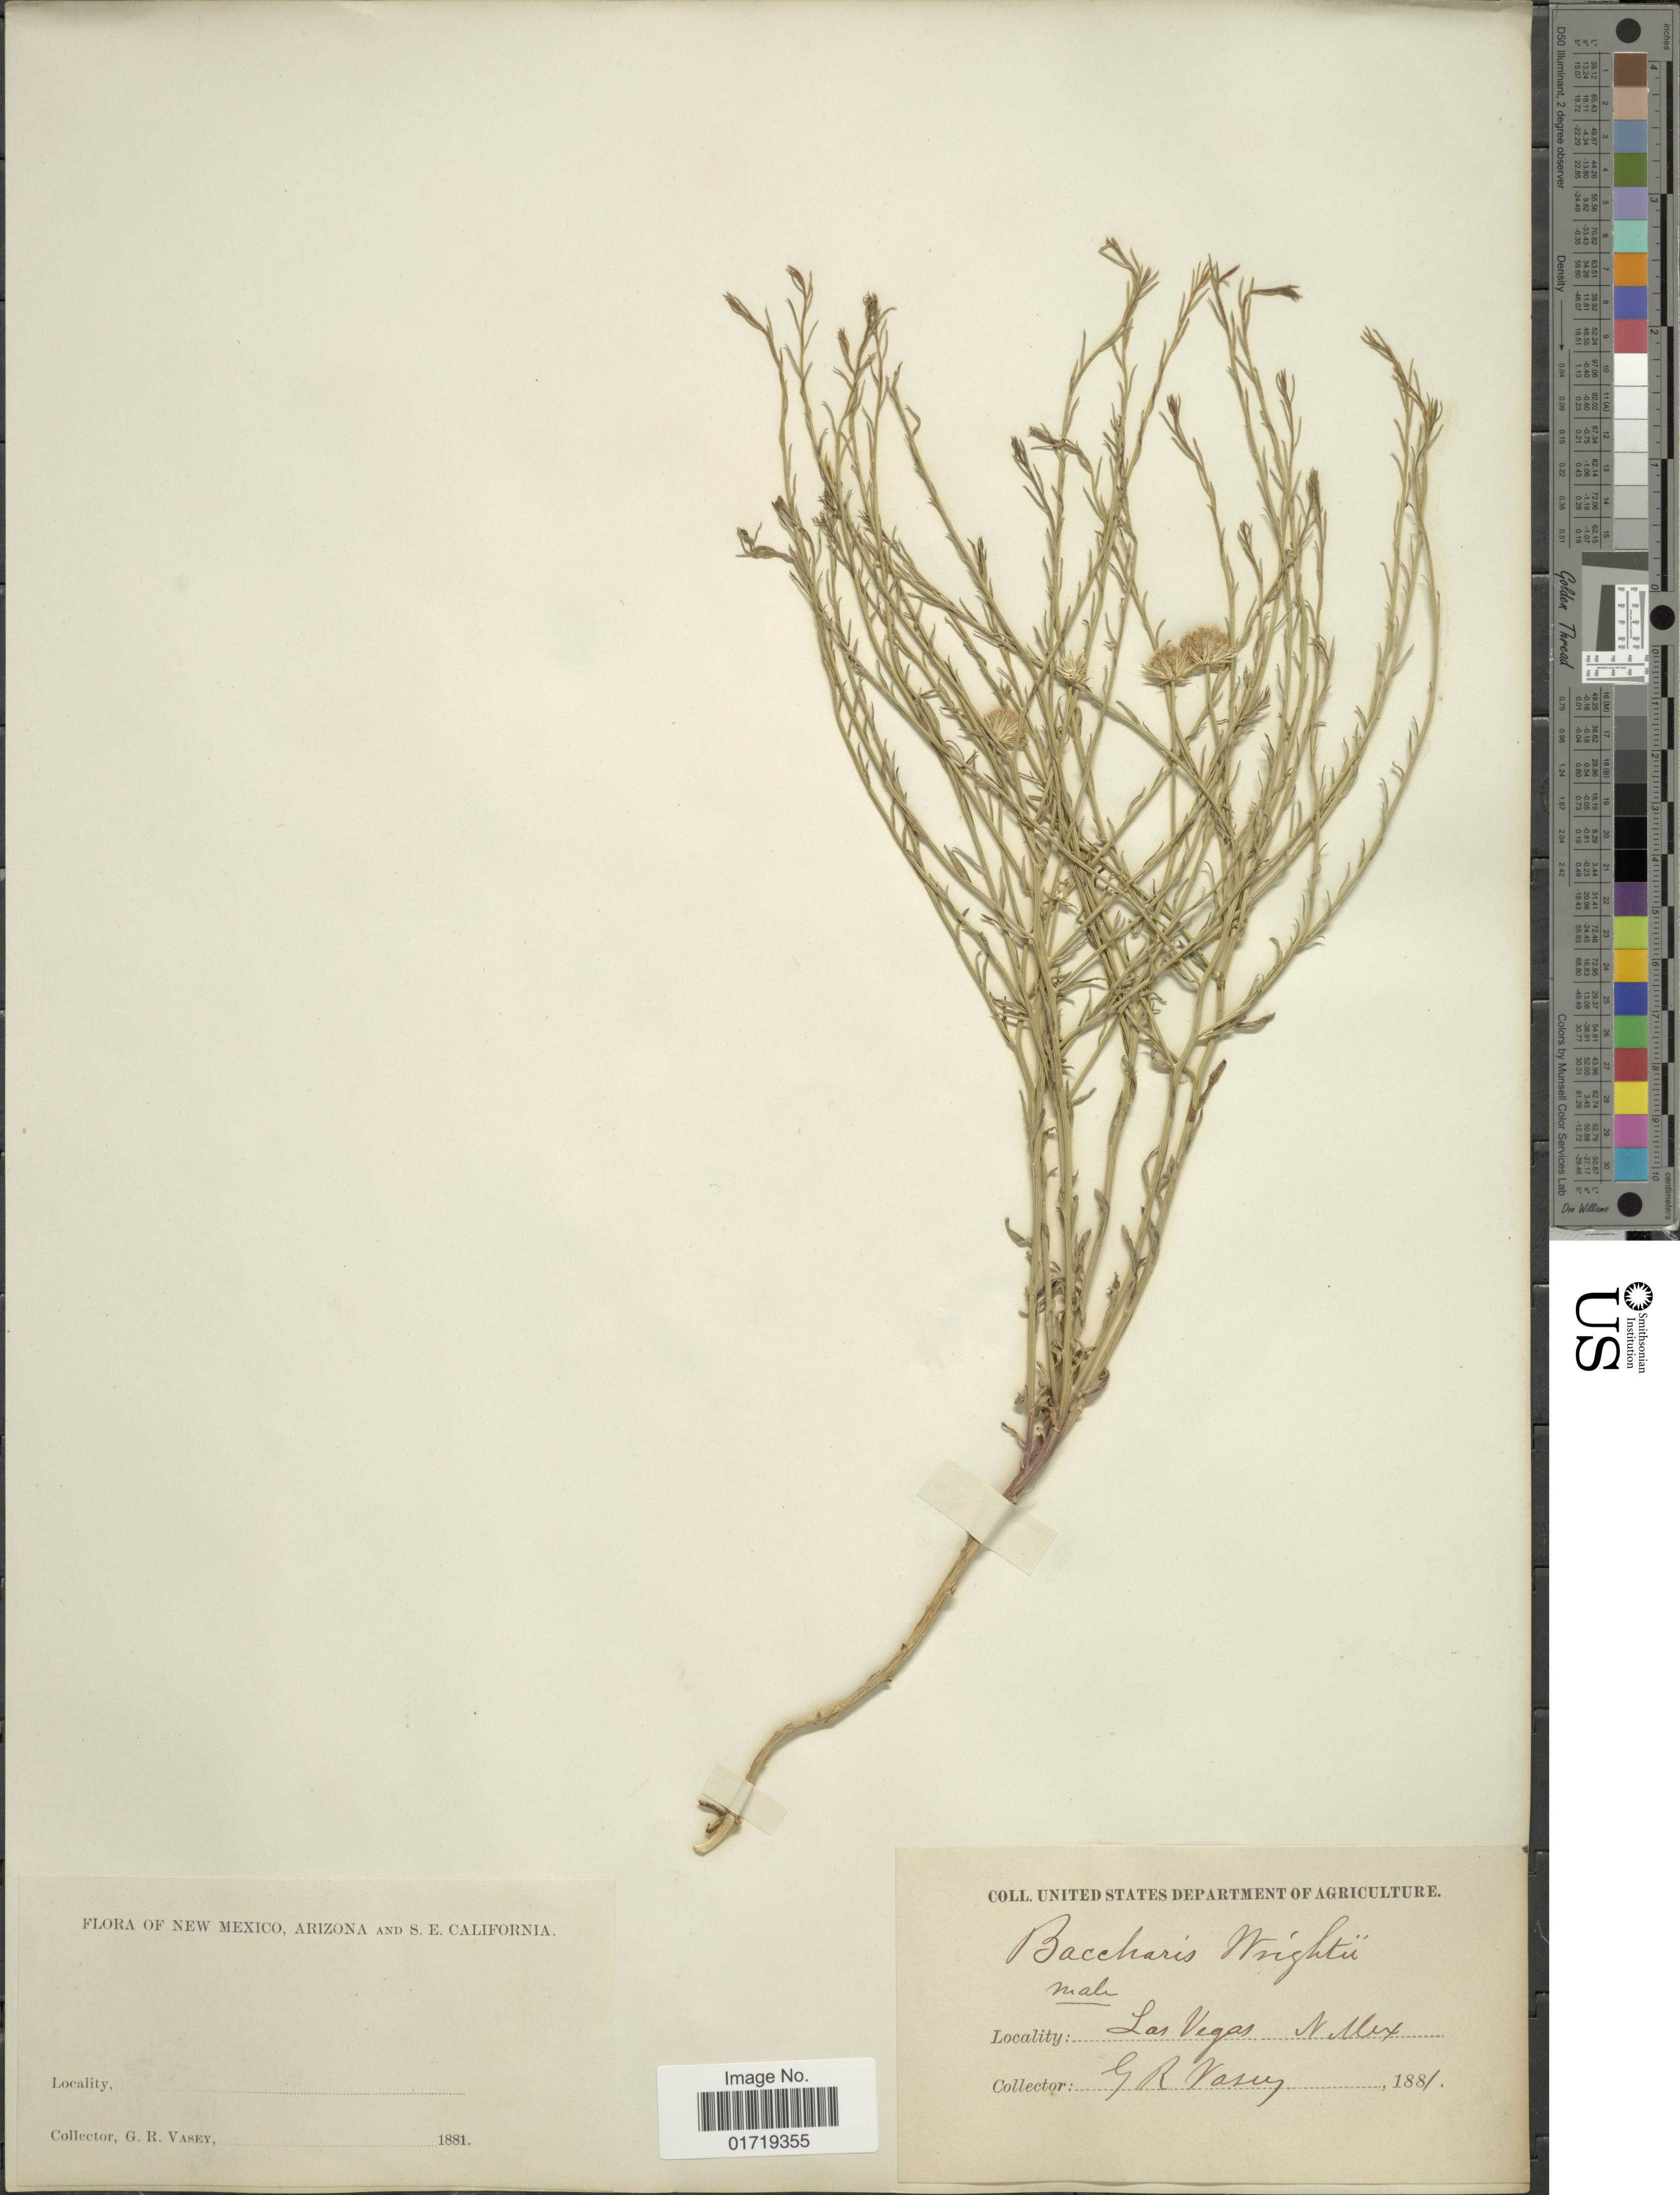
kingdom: Plantae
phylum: Tracheophyta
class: Magnoliopsida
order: Asterales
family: Asteraceae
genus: Baccharis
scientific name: Baccharis wrightii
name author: A. Gray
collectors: G. S. Vasey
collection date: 1881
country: United States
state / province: New Mexico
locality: Las Vegas